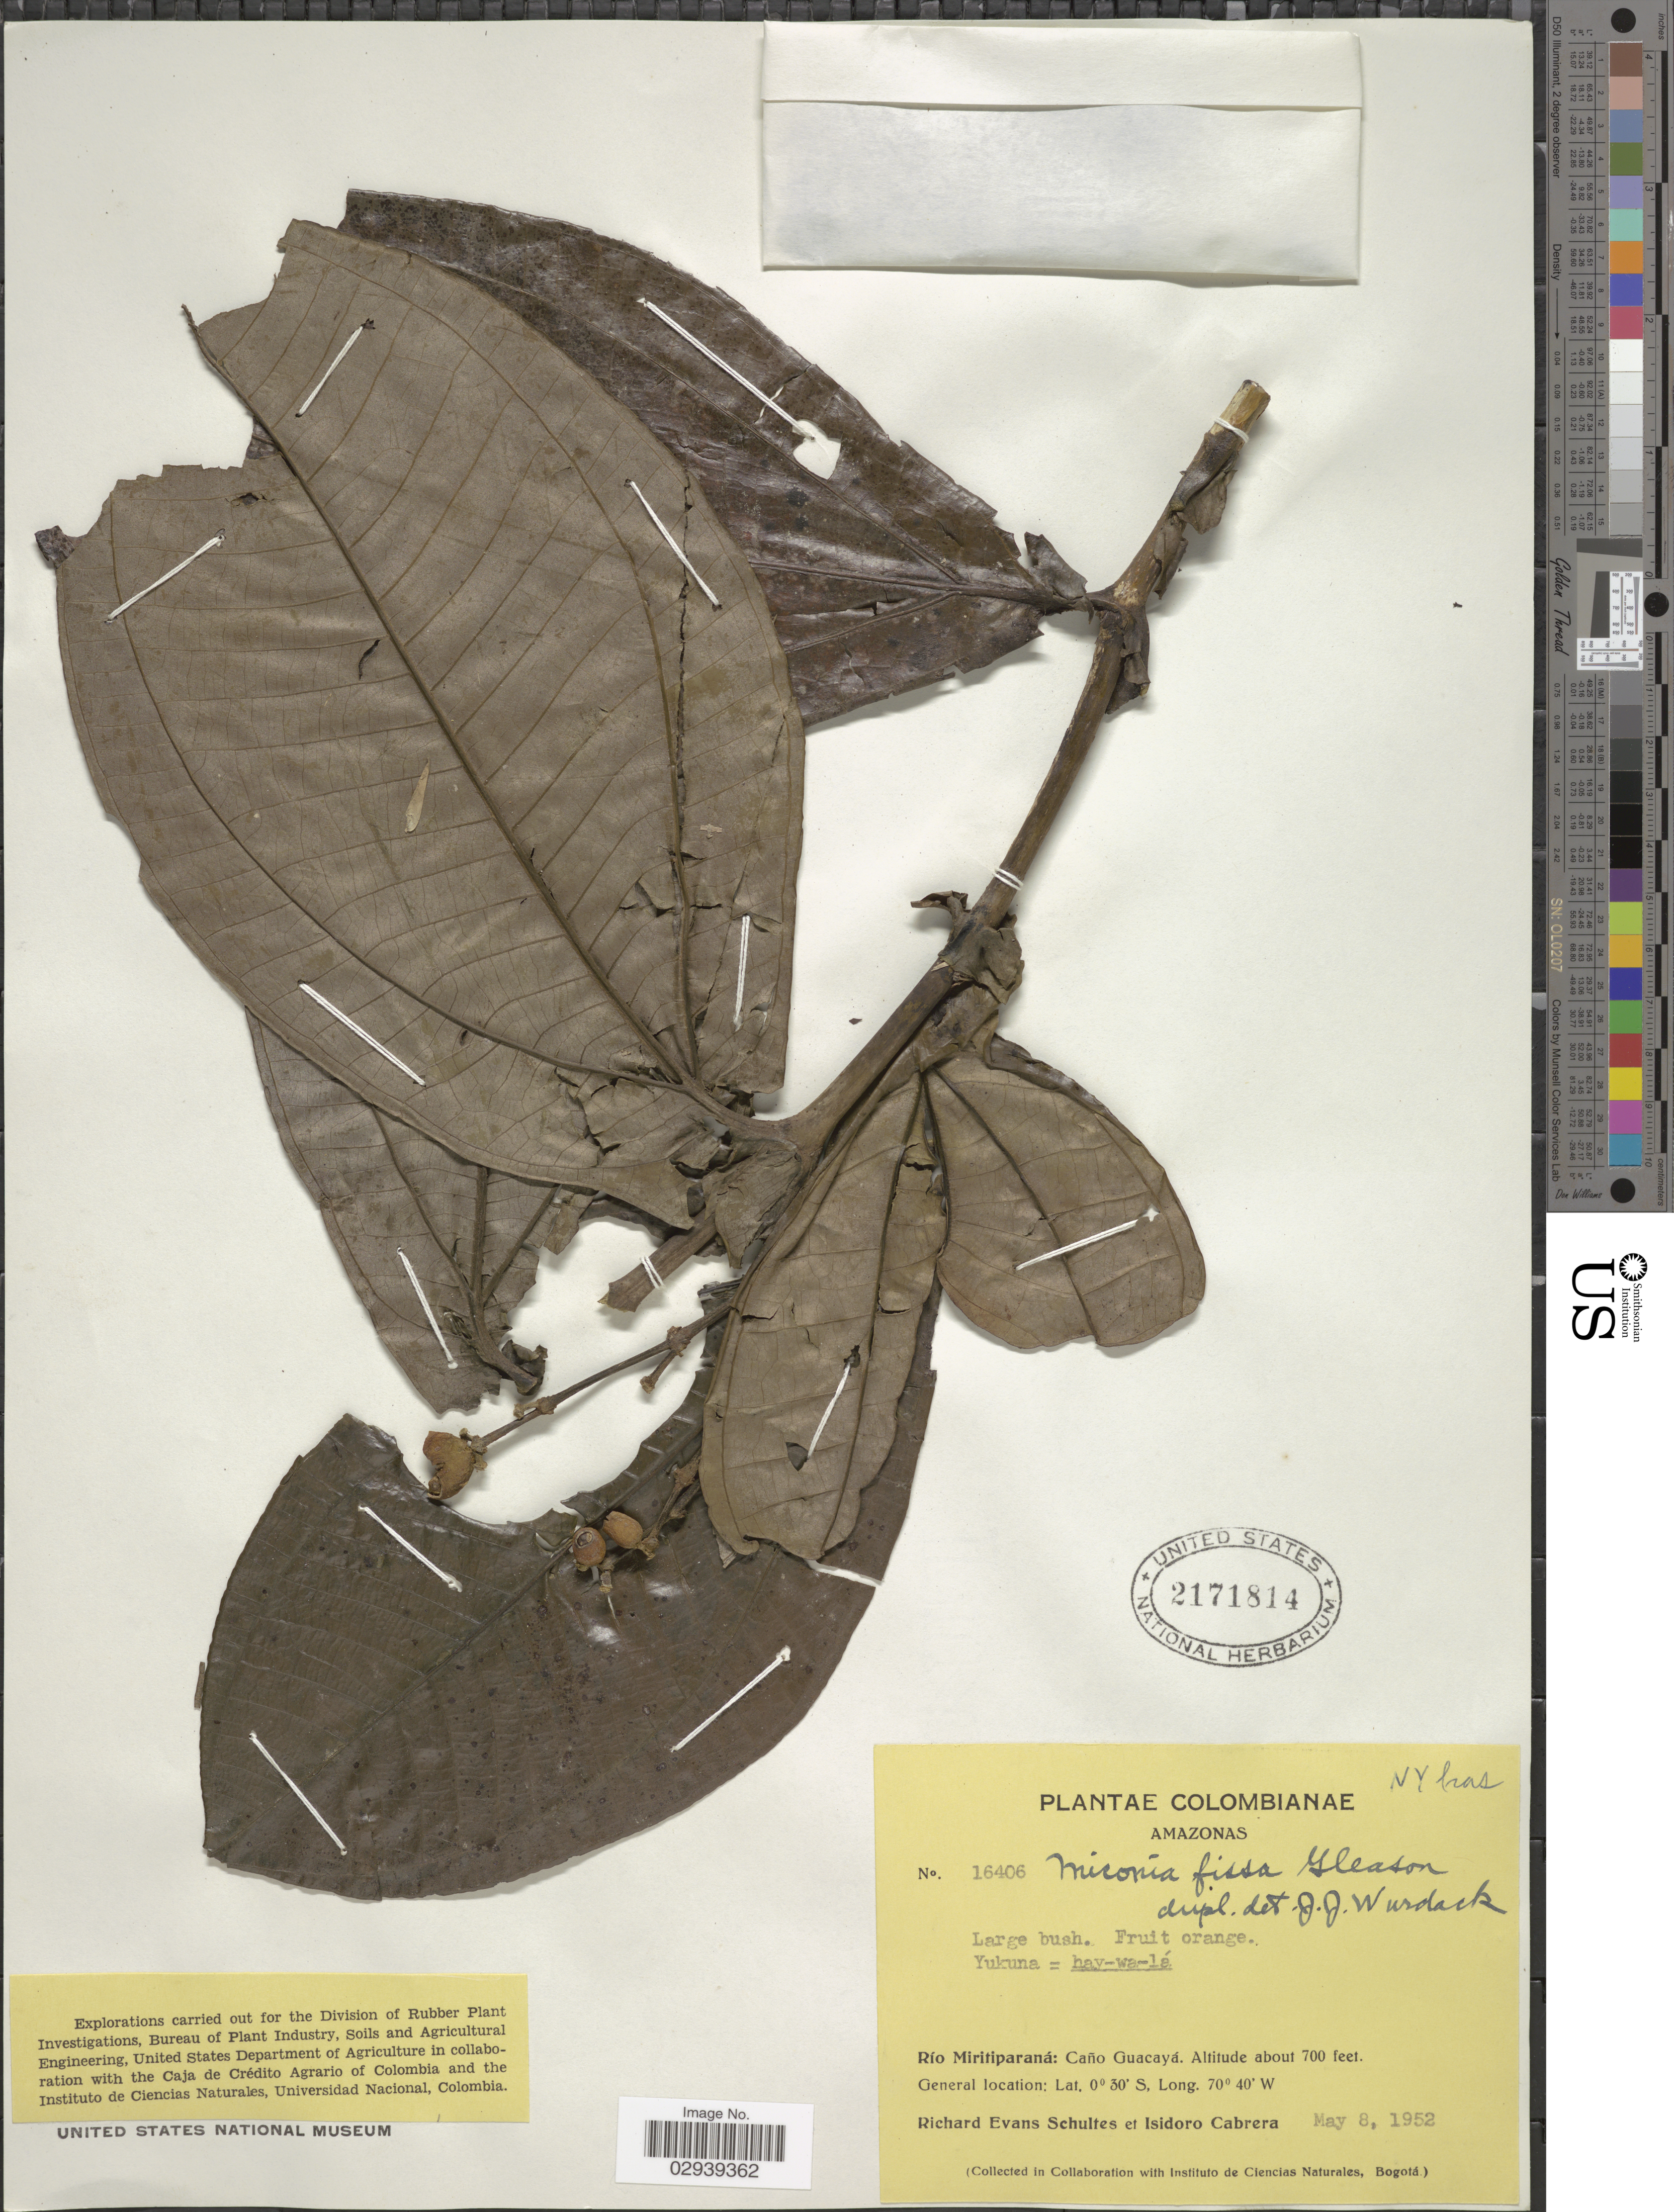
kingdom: Plantae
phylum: Tracheophyta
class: Magnoliopsida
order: Myrtales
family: Melastomataceae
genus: Miconia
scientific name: Miconia fissa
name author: Gleason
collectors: R. E. Schultes & I. Cabrera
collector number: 16406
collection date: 1952-05-08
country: Colombia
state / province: Amazônas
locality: Río Miritiparaná: Caño Guacayá.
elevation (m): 213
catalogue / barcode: US 2171814